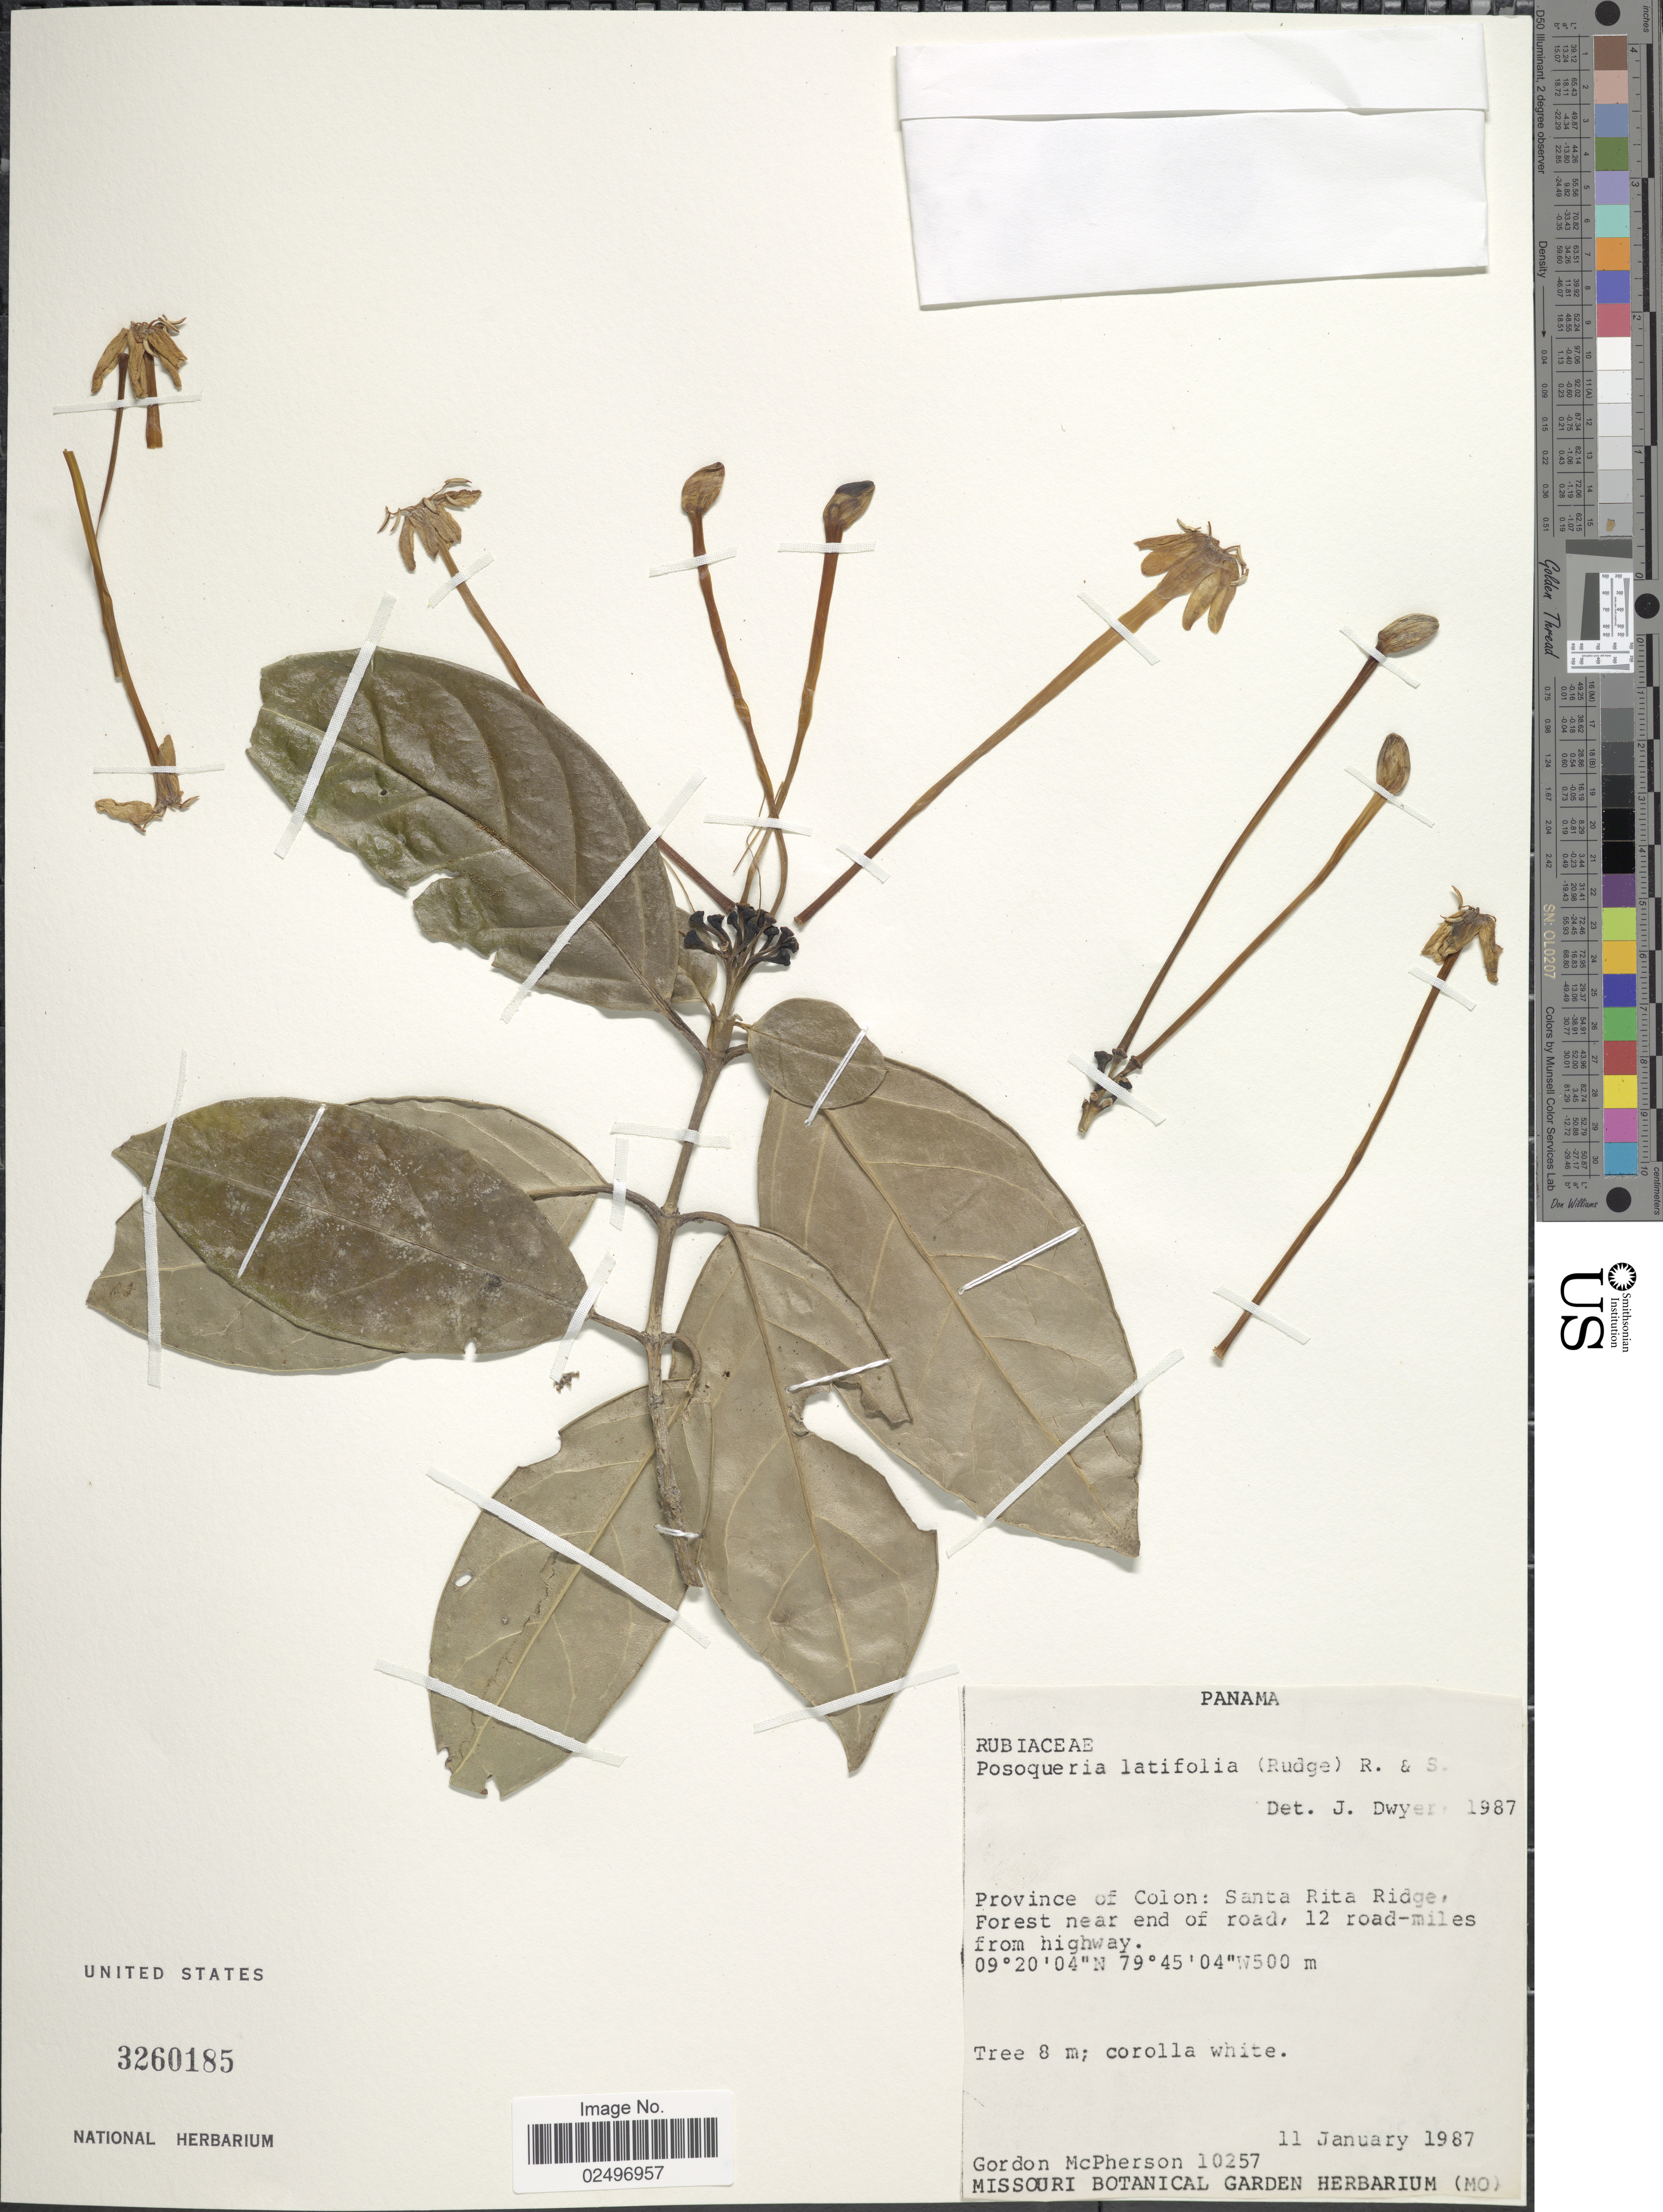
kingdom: Plantae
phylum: Tracheophyta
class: Magnoliopsida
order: Gentianales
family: Rubiaceae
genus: Posoqueria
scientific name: Posoqueria latifolia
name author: (Rudge) Roem. & Schult.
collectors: G. D. McPherson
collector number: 10257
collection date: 1987-01-11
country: Panama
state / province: Colón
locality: Santa Rita Ridge, Forest near end of road, 12 road-miles from highway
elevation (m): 500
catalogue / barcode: US 3260185